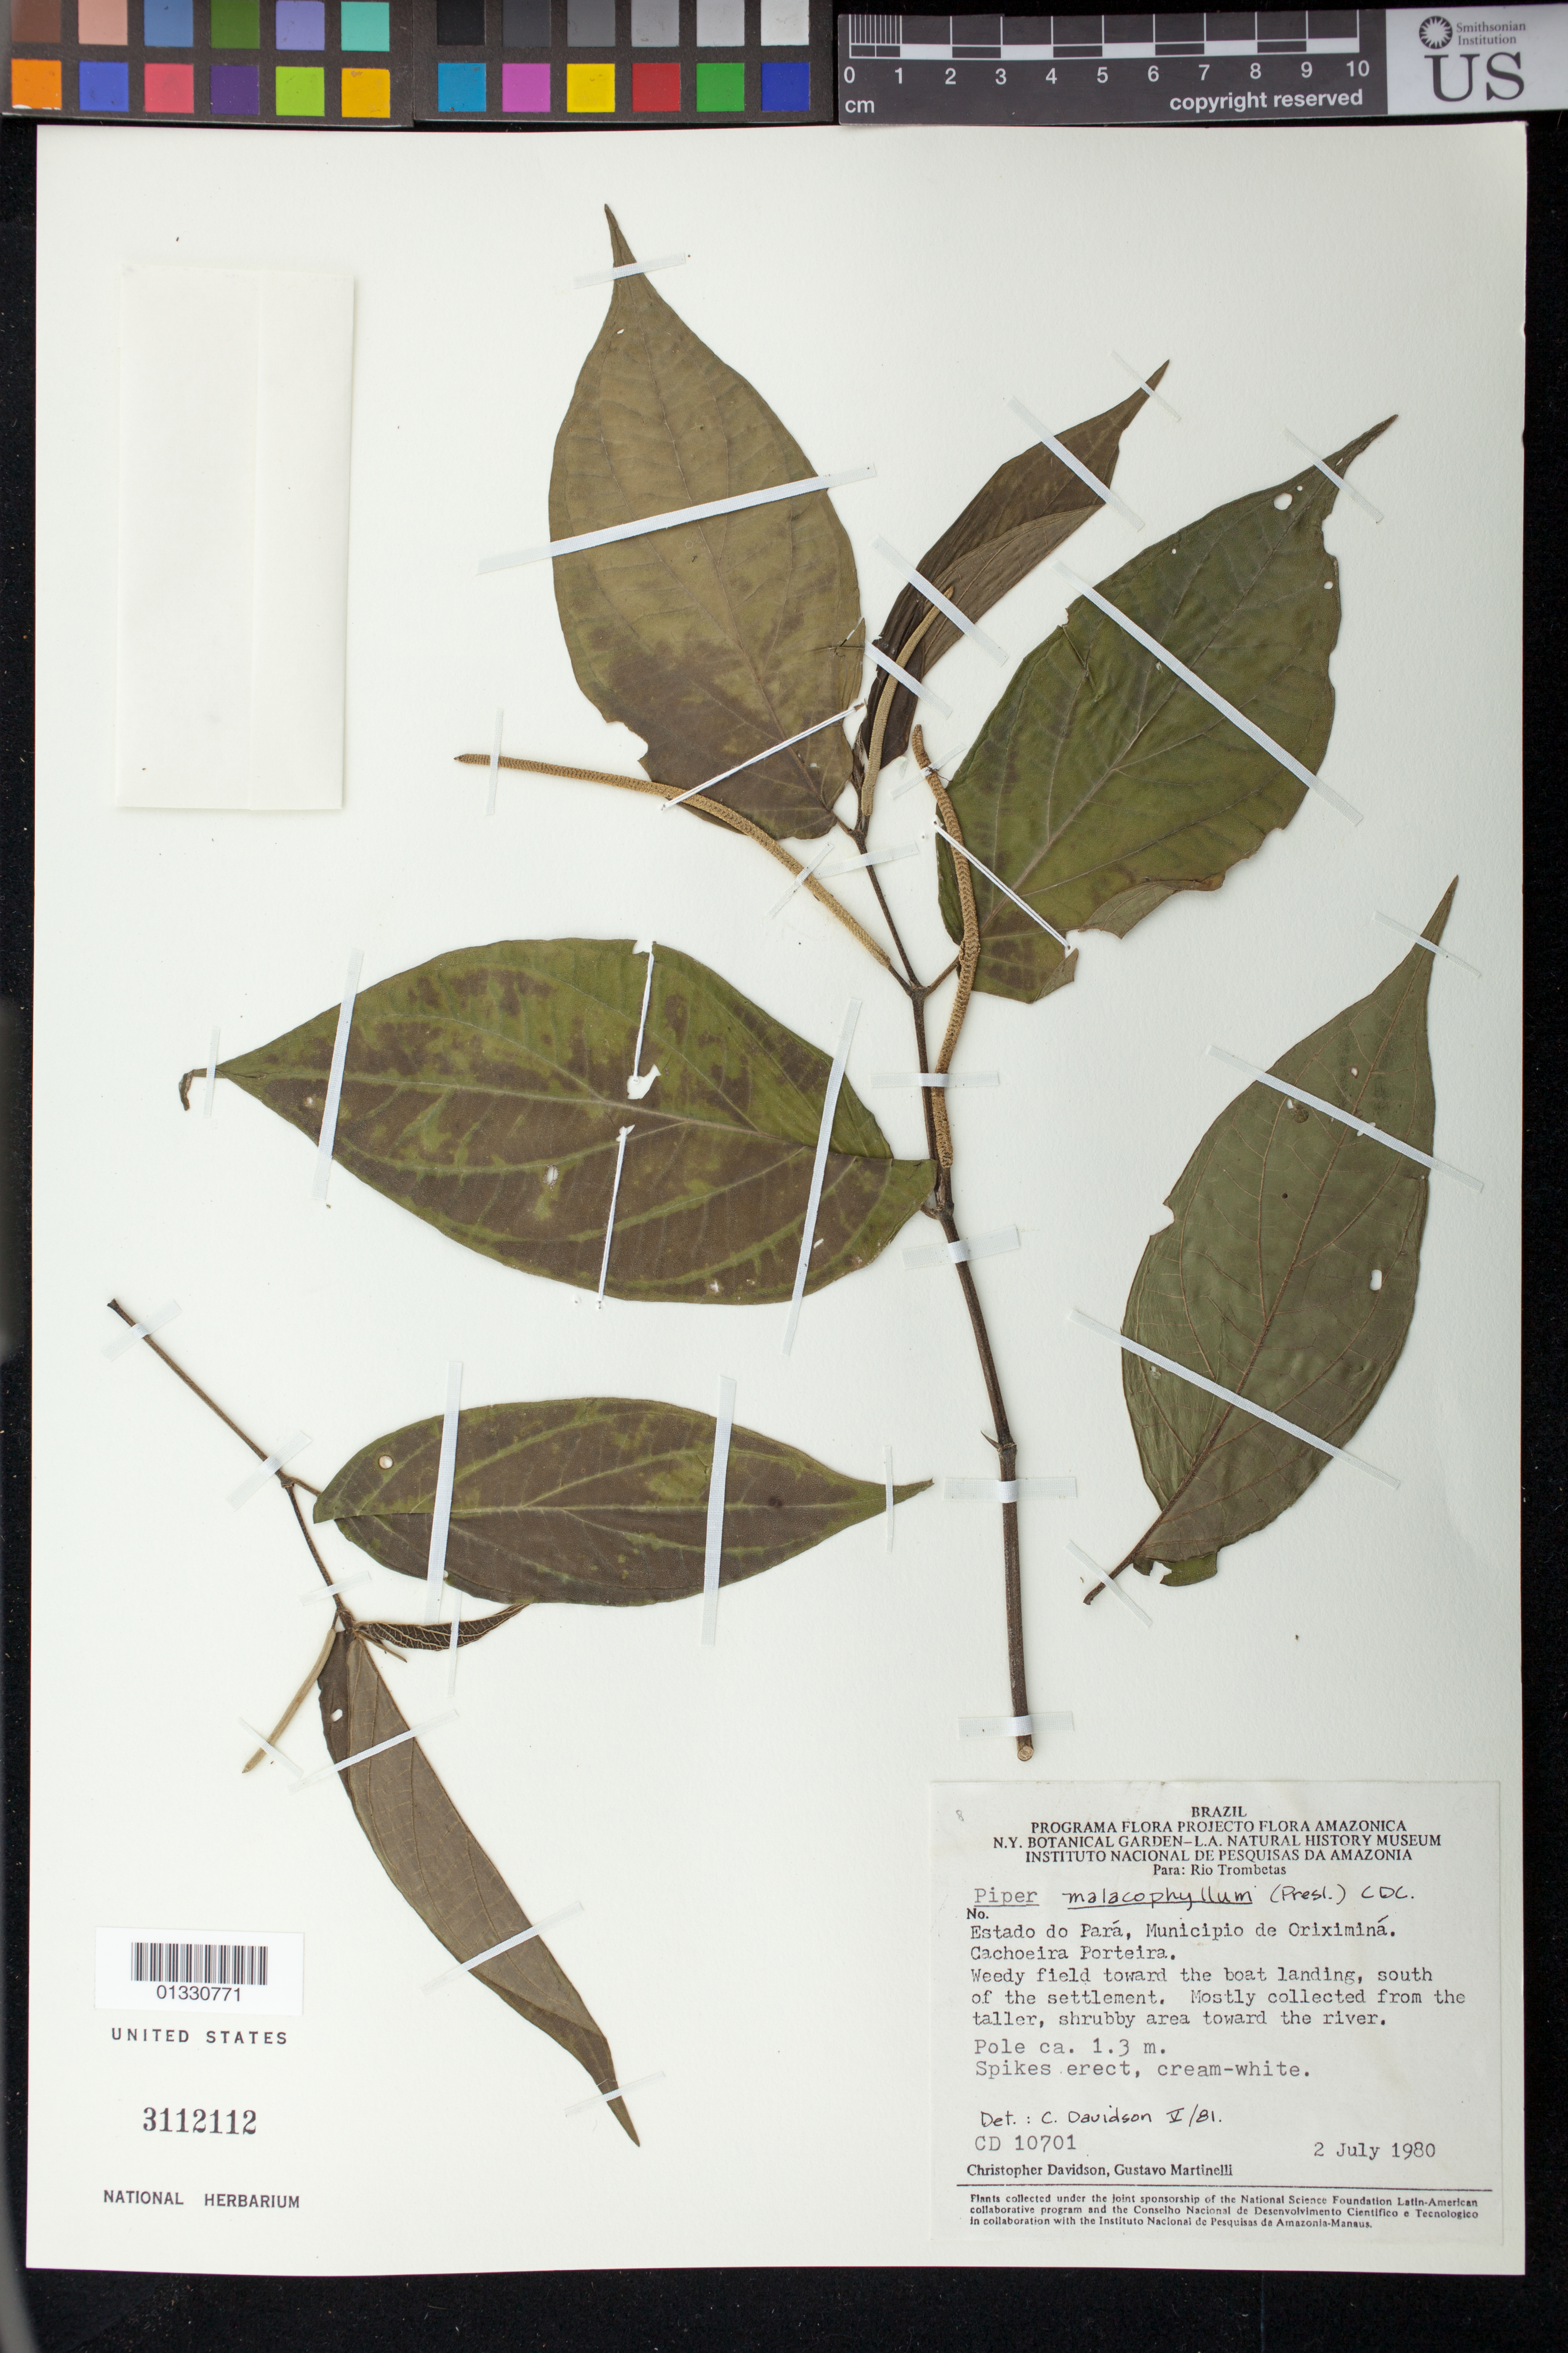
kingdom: Plantae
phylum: Tracheophyta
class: Magnoliopsida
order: Piperales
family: Piperaceae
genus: Piper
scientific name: Piper malacophyllum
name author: (C. Presl) C. DC.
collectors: C. Davidson & G. Martinelli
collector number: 10701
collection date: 1980-07-02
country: Brazil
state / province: Pará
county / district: Oriximiná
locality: Cachoeira Porteira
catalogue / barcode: US 3112112